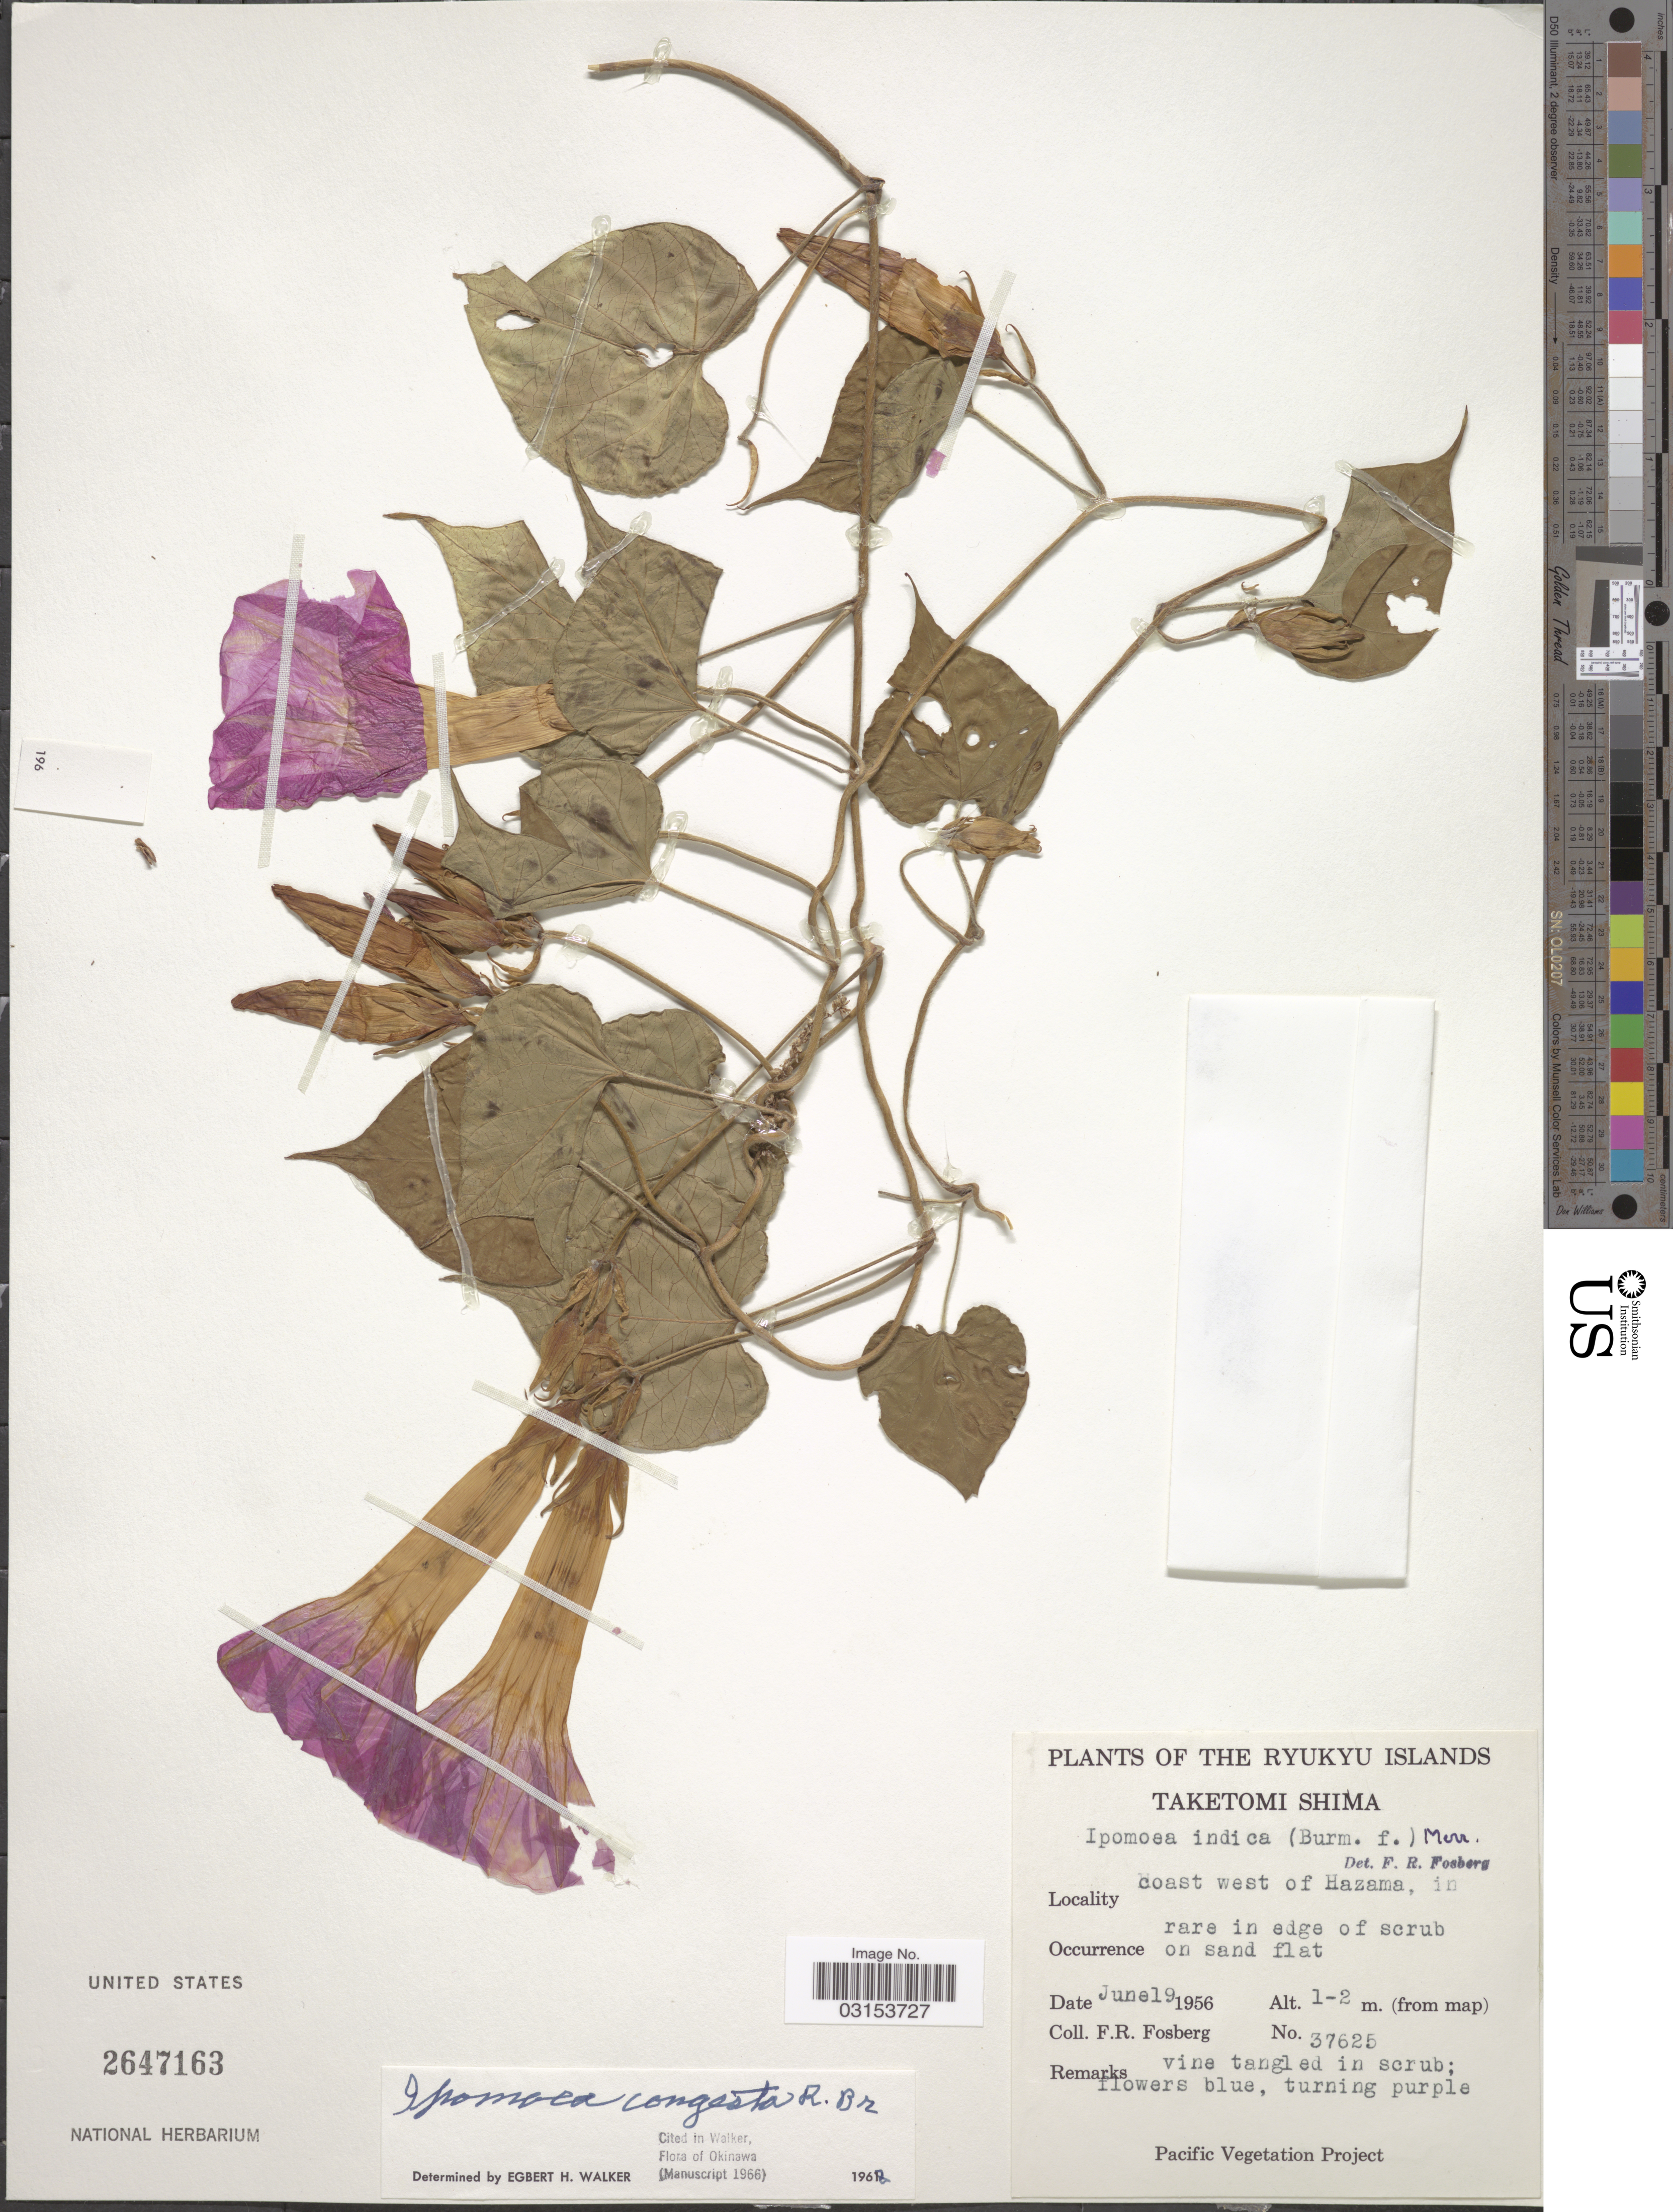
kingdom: Plantae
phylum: Tracheophyta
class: Magnoliopsida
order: Solanales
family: Convolvulaceae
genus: Ipomoea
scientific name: Ipomoea acuminata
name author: (Vahl) Roem. & Schult.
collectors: F. R. Fosberg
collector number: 37625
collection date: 1956-06-19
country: Japan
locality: Ryukyu Islands. Taketomi Shima. Coast west of Hazama.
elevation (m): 1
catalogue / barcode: US 2647163